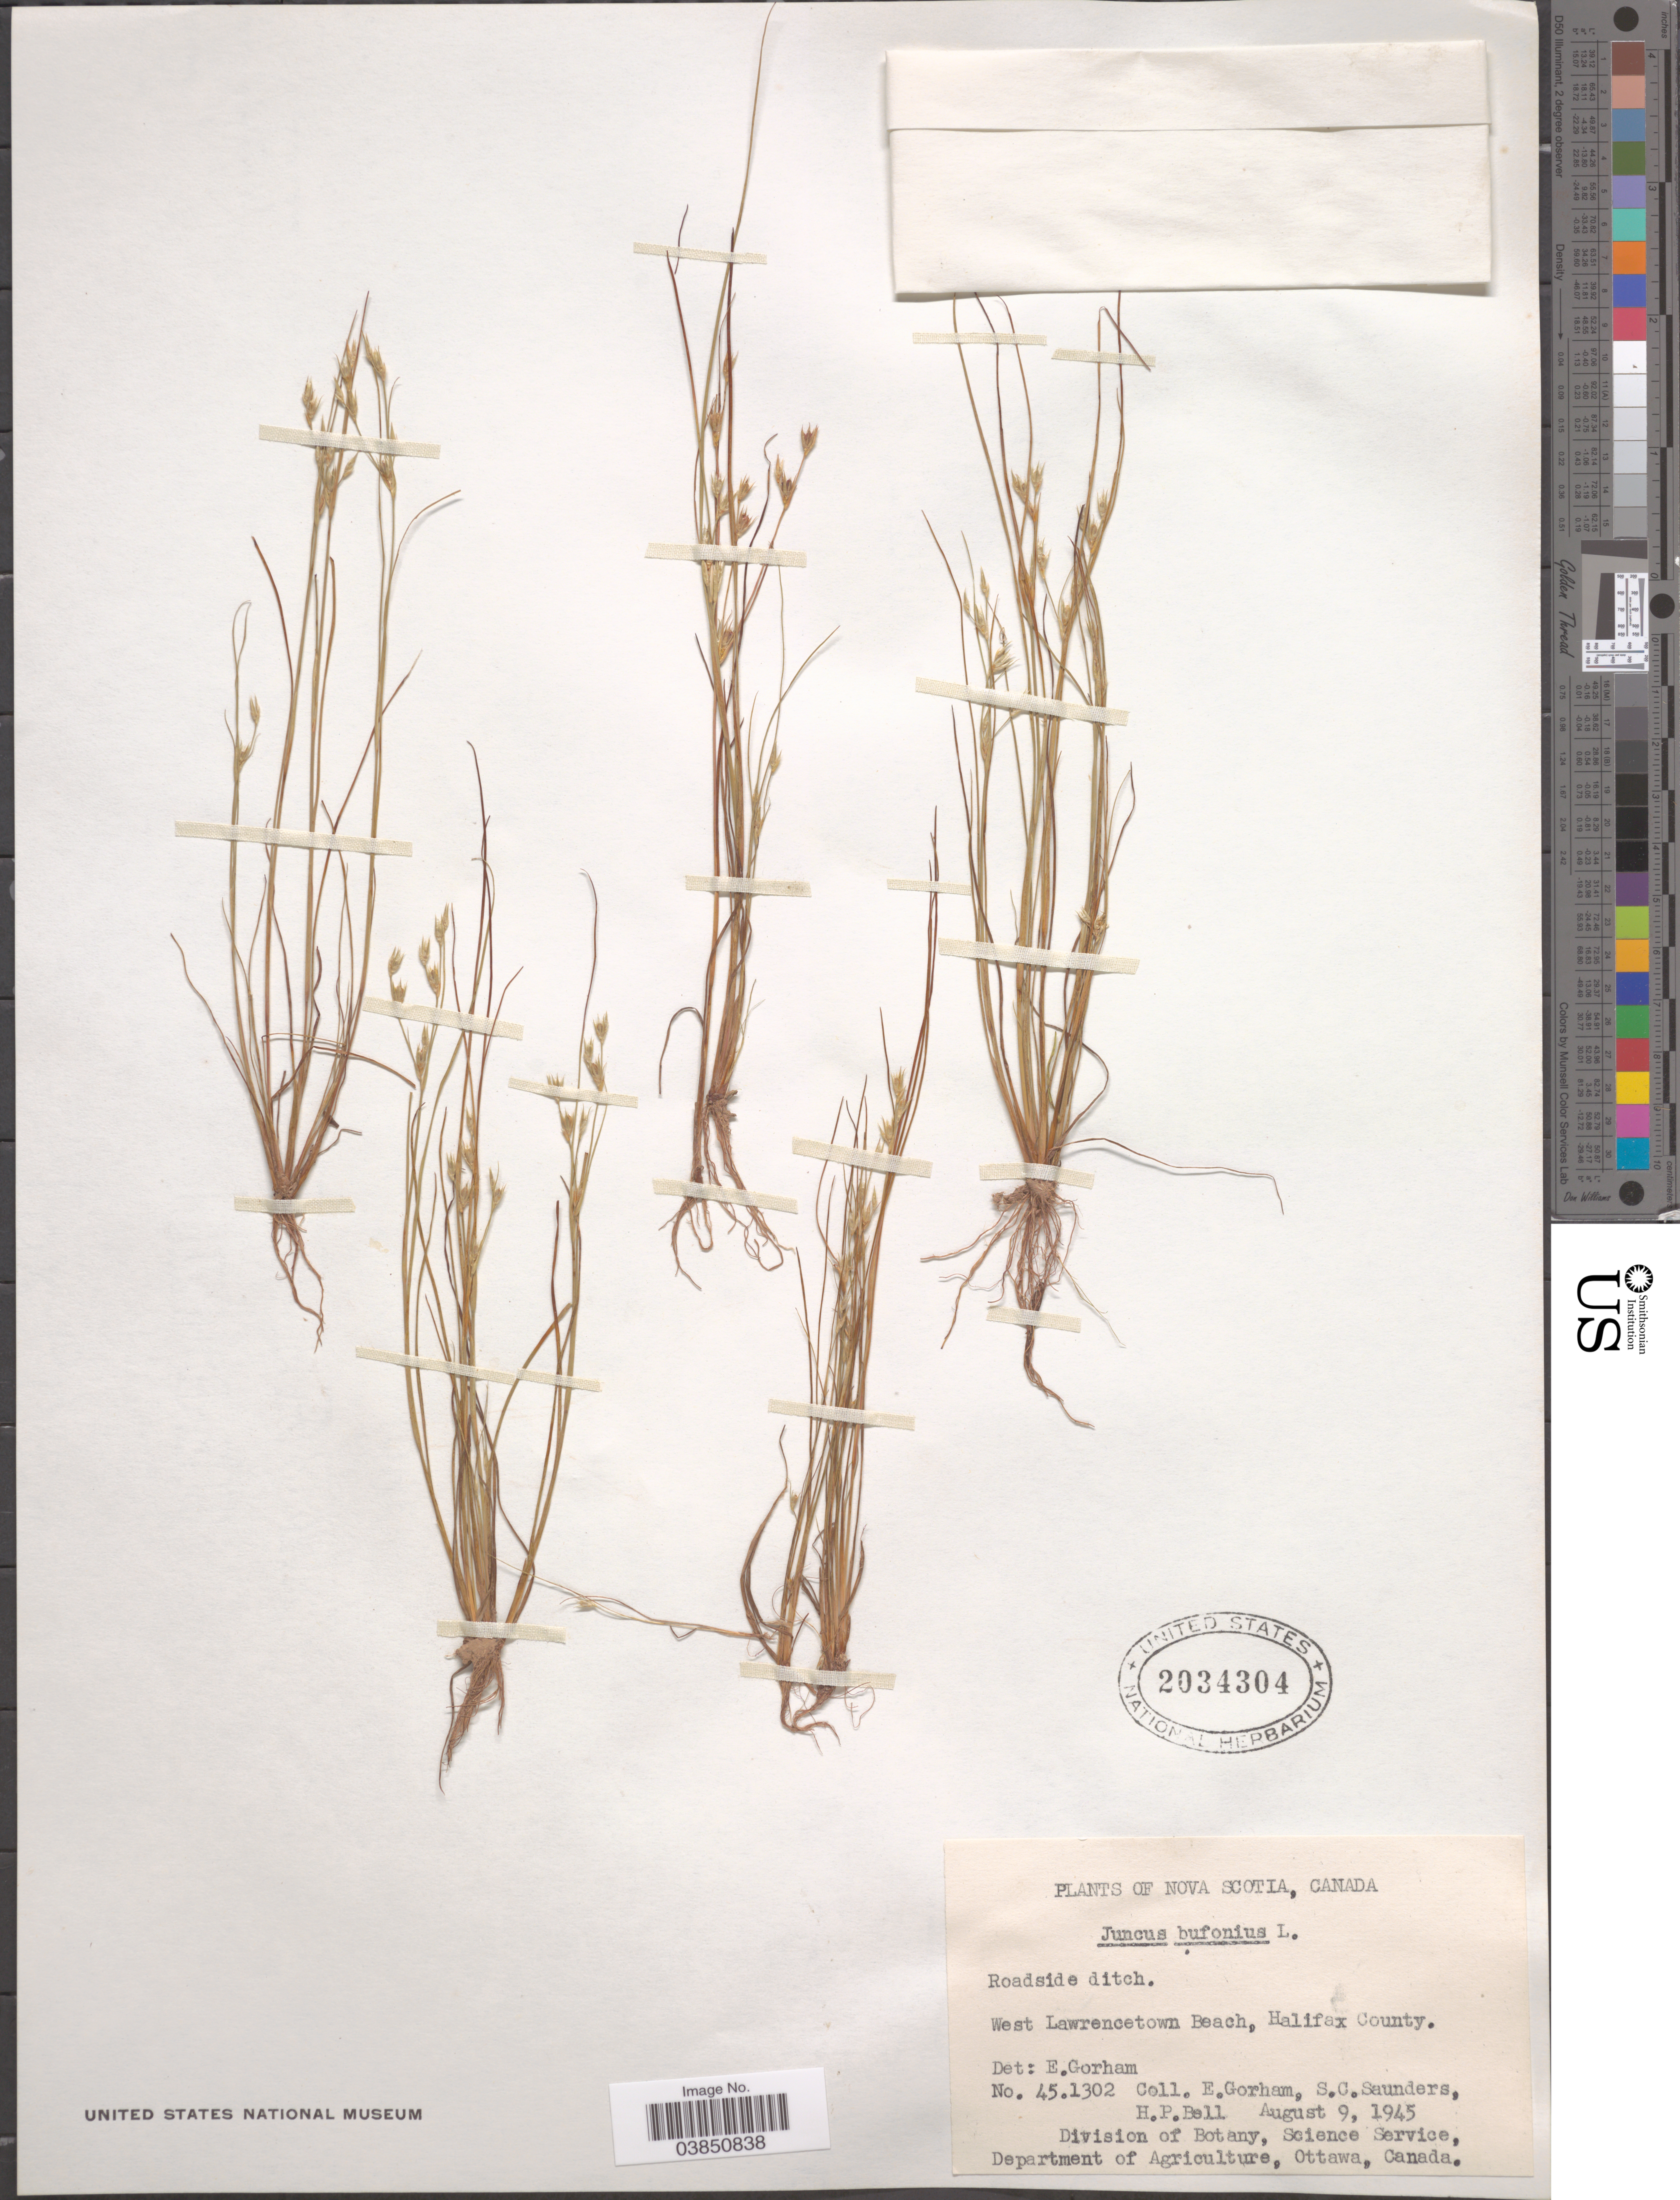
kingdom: Plantae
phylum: Tracheophyta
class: Liliopsida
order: Poales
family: Juncaceae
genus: Juncus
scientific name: Juncus bufonius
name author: L.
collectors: E. Gorham, S. Saunders & H. P. Bell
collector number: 451302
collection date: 1945-08-09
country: Canada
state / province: Nova Scotia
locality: West Lawrencetown Beach, Halifax County.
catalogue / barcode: US 2034304